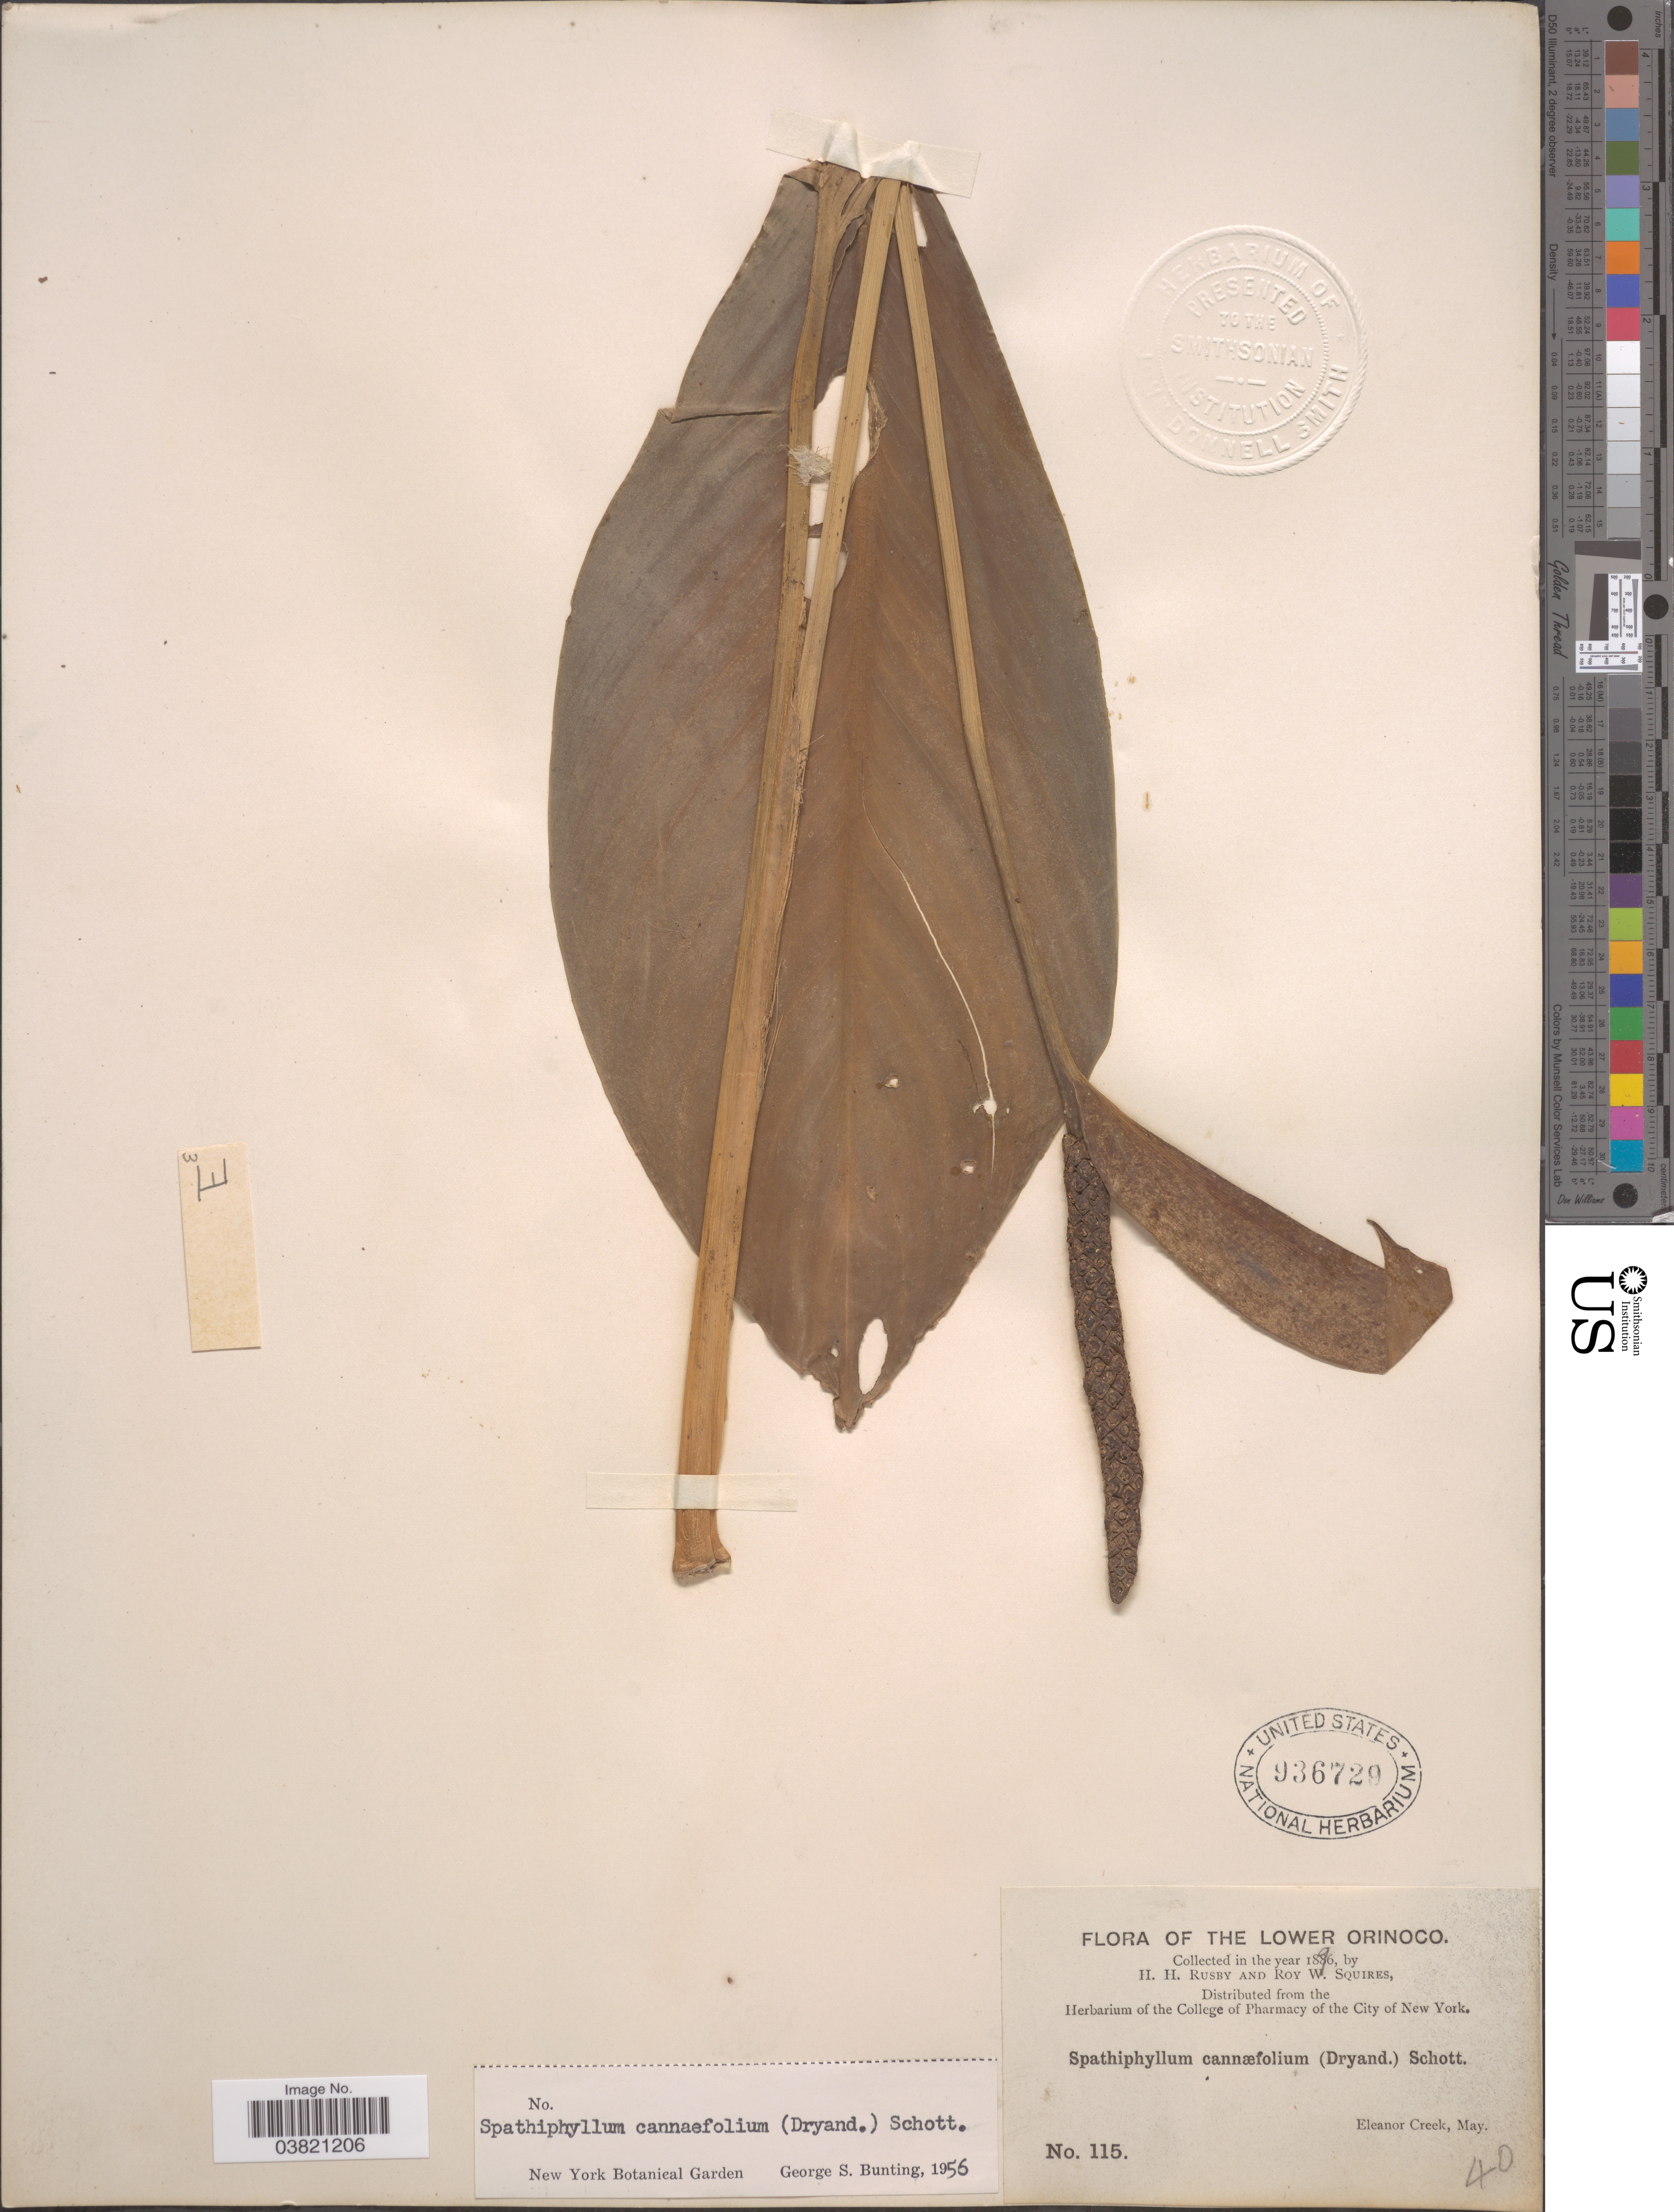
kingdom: Plantae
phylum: Tracheophyta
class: Liliopsida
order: Alismatales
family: Araceae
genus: Spathiphyllum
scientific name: Spathiphyllum cannifolium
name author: (Dryand. ex Sims) Schott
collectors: H. H. Rusby & R. Squires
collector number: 115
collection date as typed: May 1896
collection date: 1896-05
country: Venezuela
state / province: Delta Amacuro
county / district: Antonio Díaz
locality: Lower Orinoco, Eleanor Creek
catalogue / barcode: US 936729